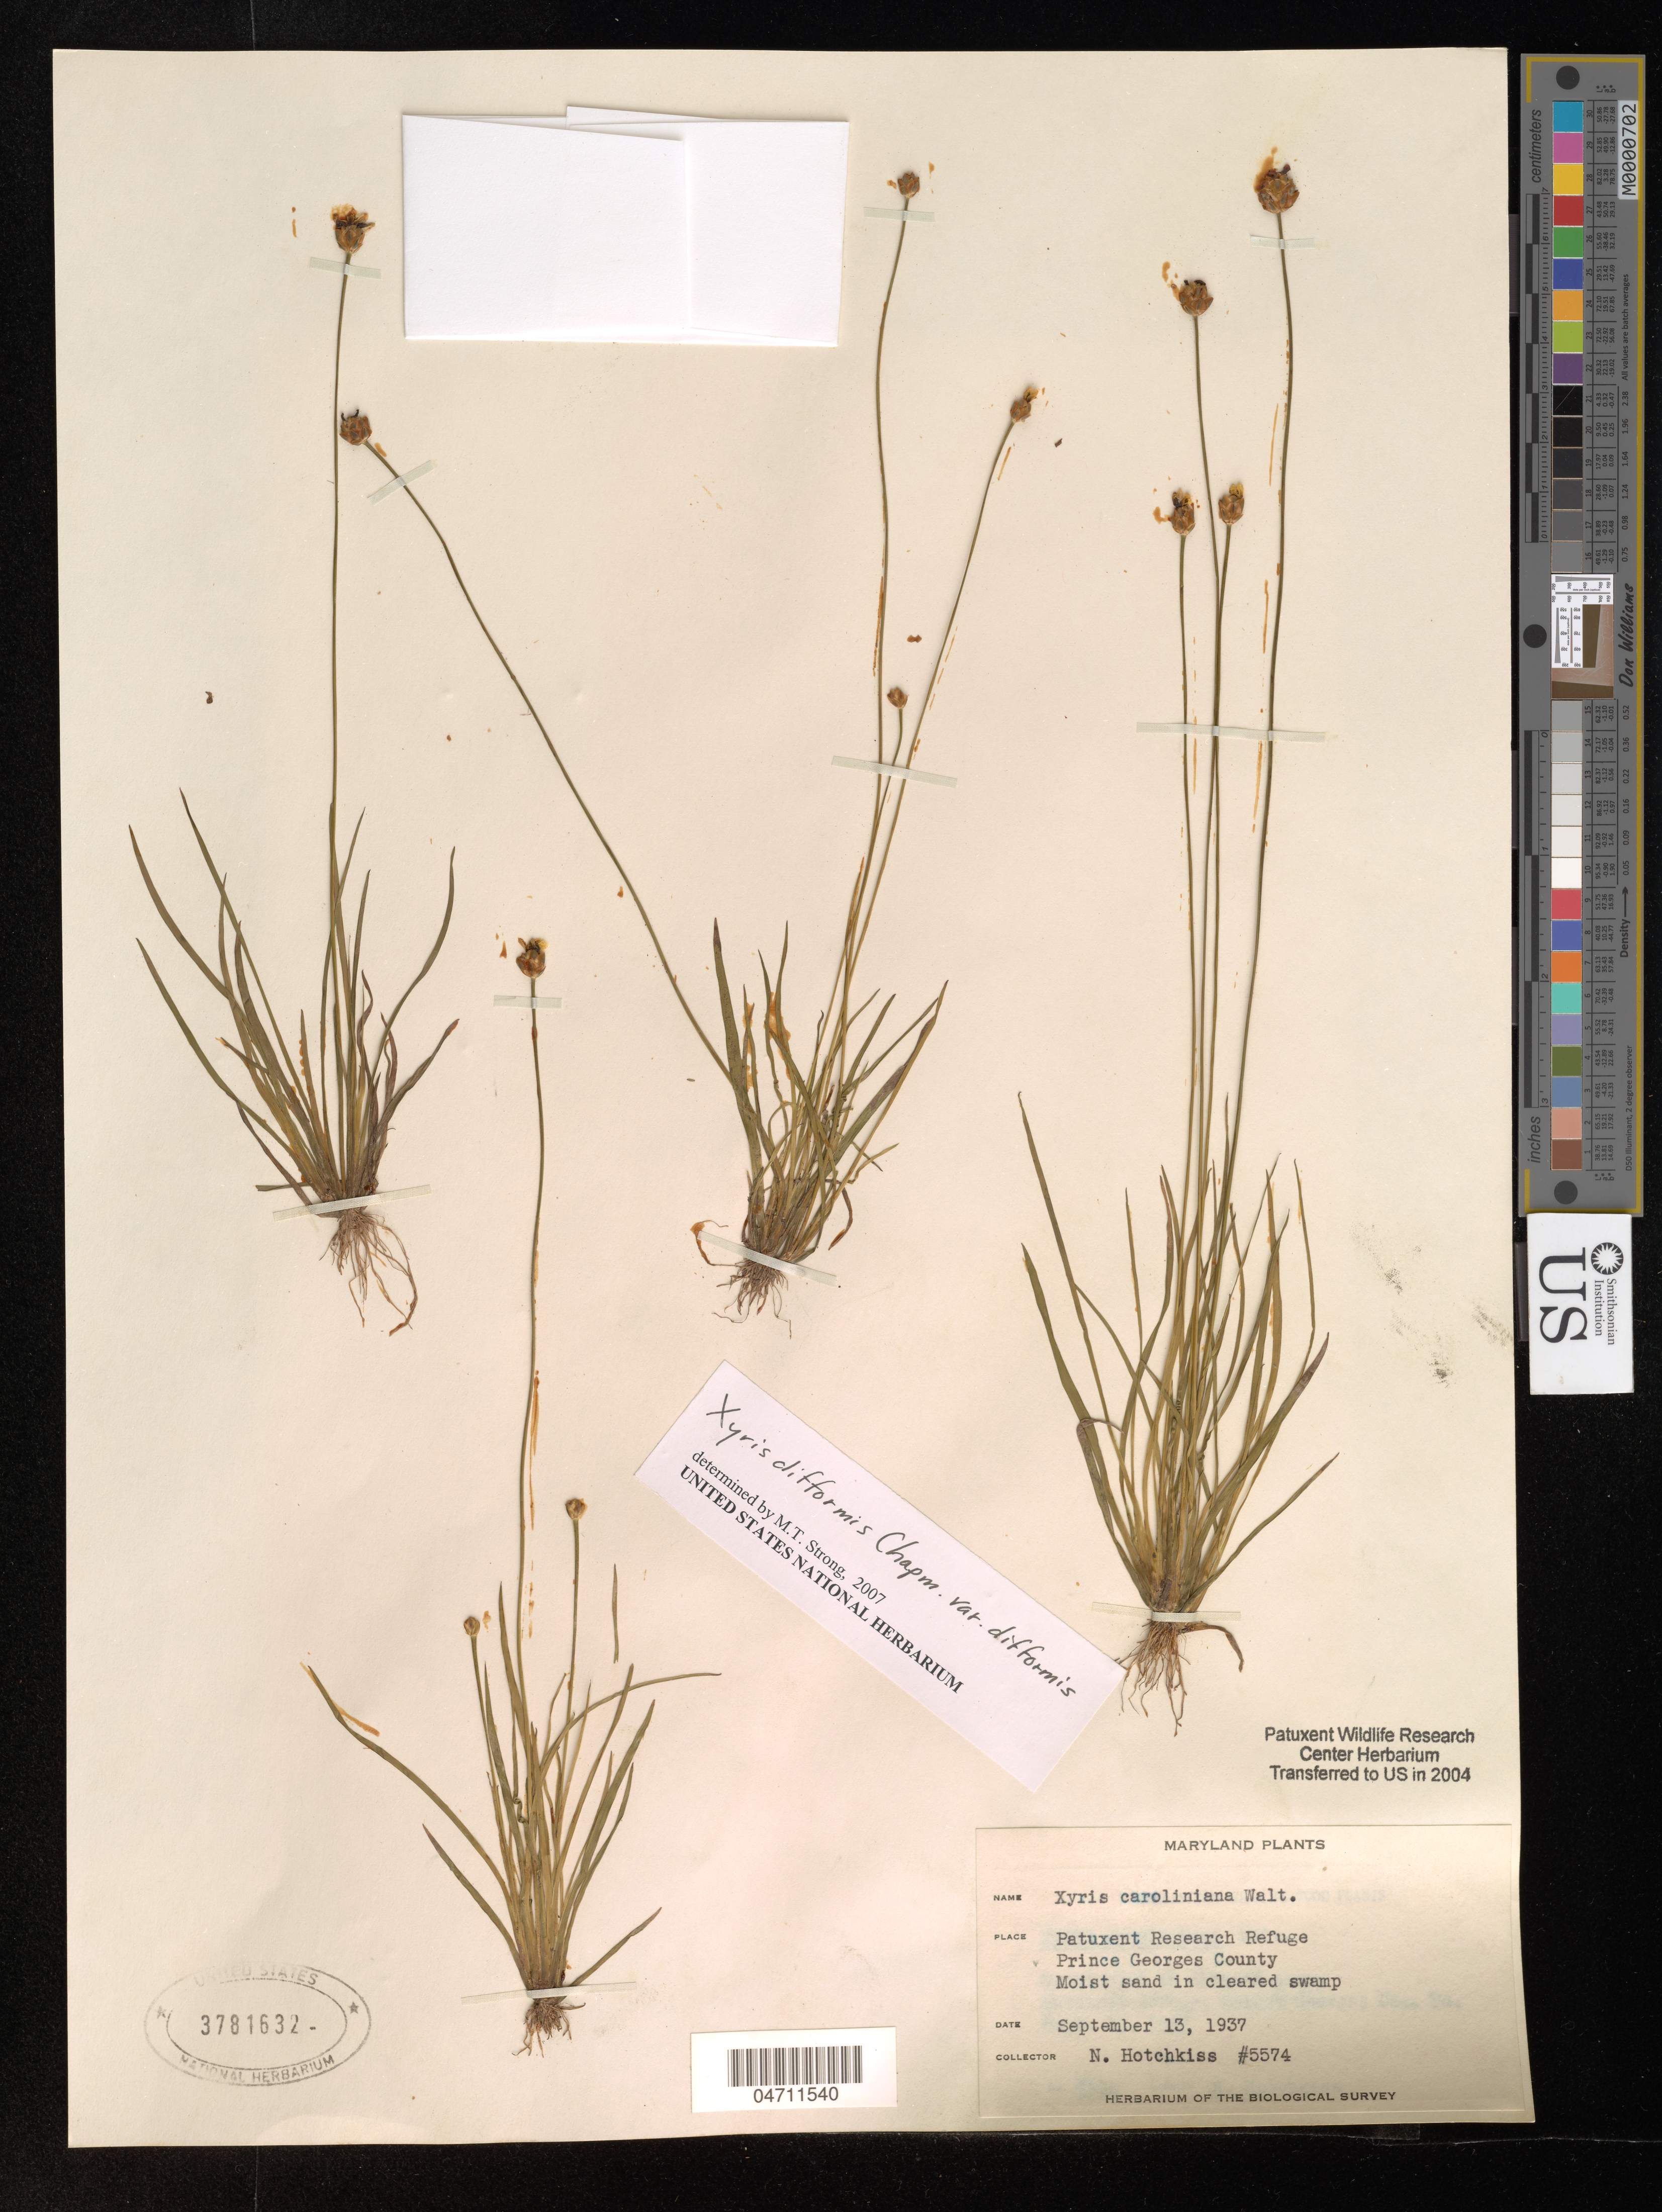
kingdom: Plantae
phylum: Tracheophyta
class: Liliopsida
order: Poales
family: Xyridaceae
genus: Xyris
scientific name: Xyris difformis var. difformis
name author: Chapm.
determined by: Strong, Mark T., (BOT), Smithsonian Institution - National Museum of Natural History (UNITED STATES)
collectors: N. Hotchkiss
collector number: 5574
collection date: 1937-09-13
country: United States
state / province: Maryland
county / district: Prince George's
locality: Patuxent Research Refuge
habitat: Moist sand in cleared swamp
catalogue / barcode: US 3781632